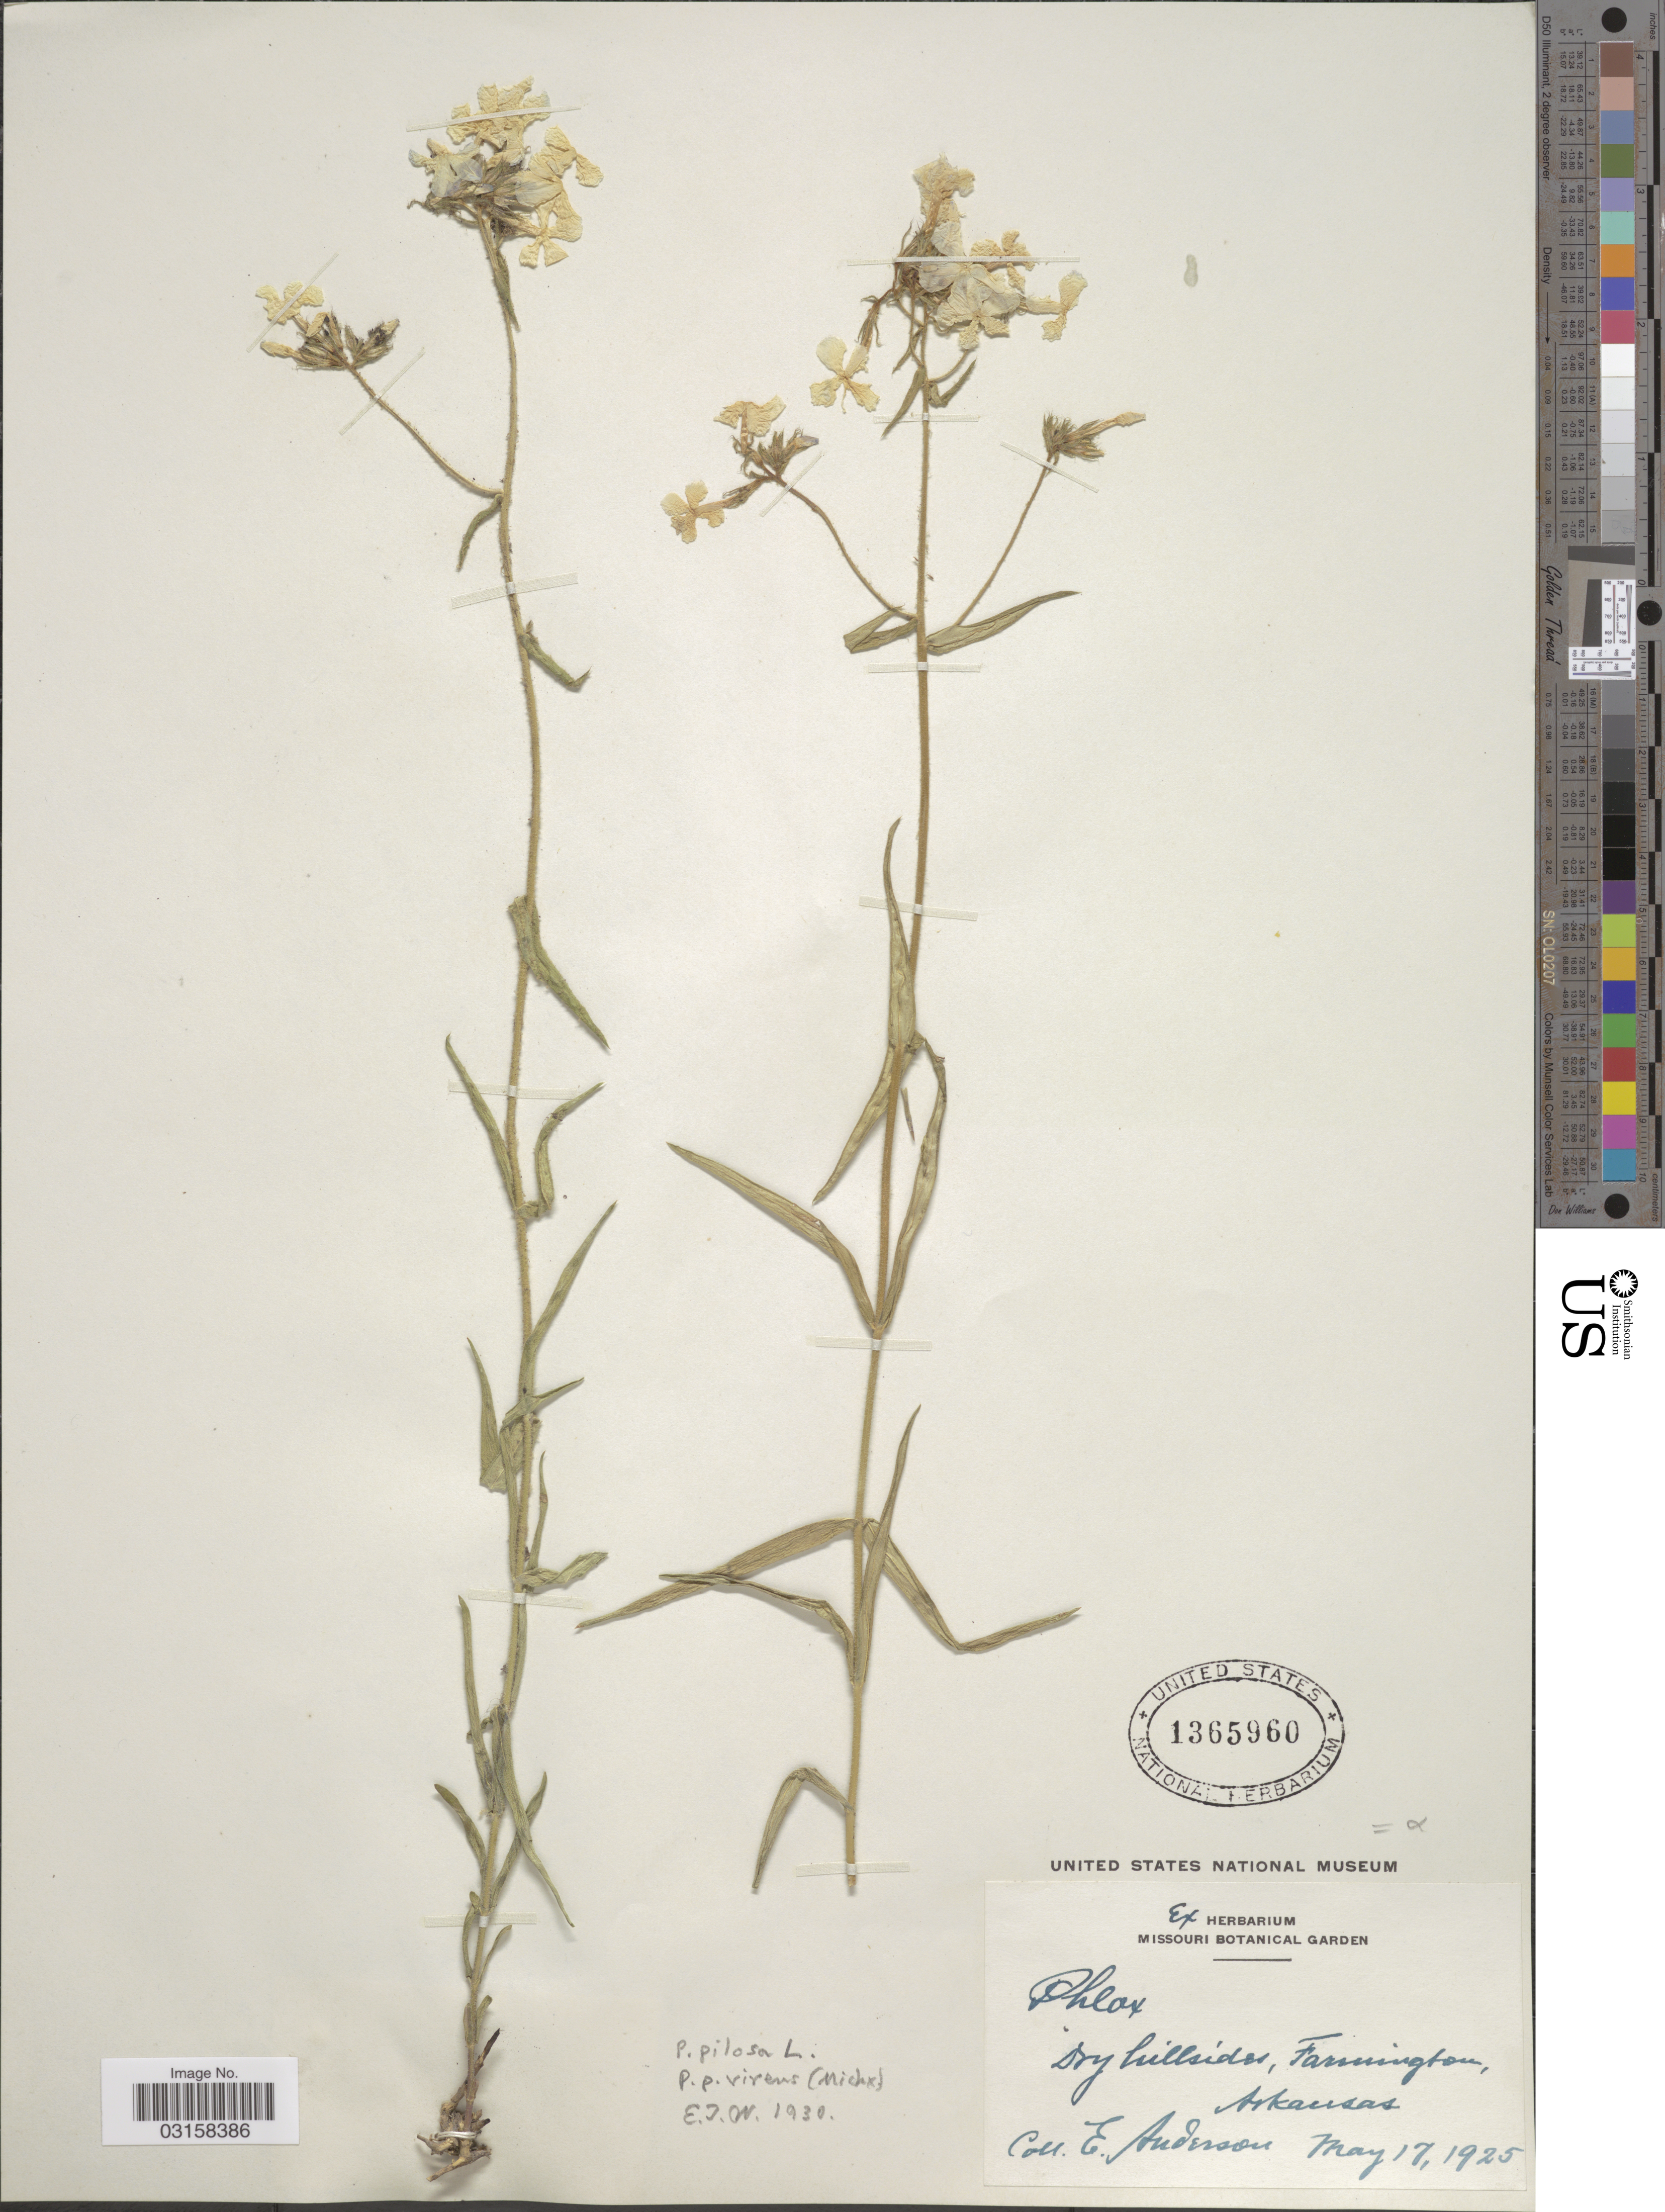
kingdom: Plantae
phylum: Tracheophyta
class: Magnoliopsida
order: Ericales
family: Polemoniaceae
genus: Phlox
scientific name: Phlox pilosa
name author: L.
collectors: E. Anderson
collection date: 1925-05-17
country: United States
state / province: Arkansas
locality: Farmington.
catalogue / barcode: US 1365960